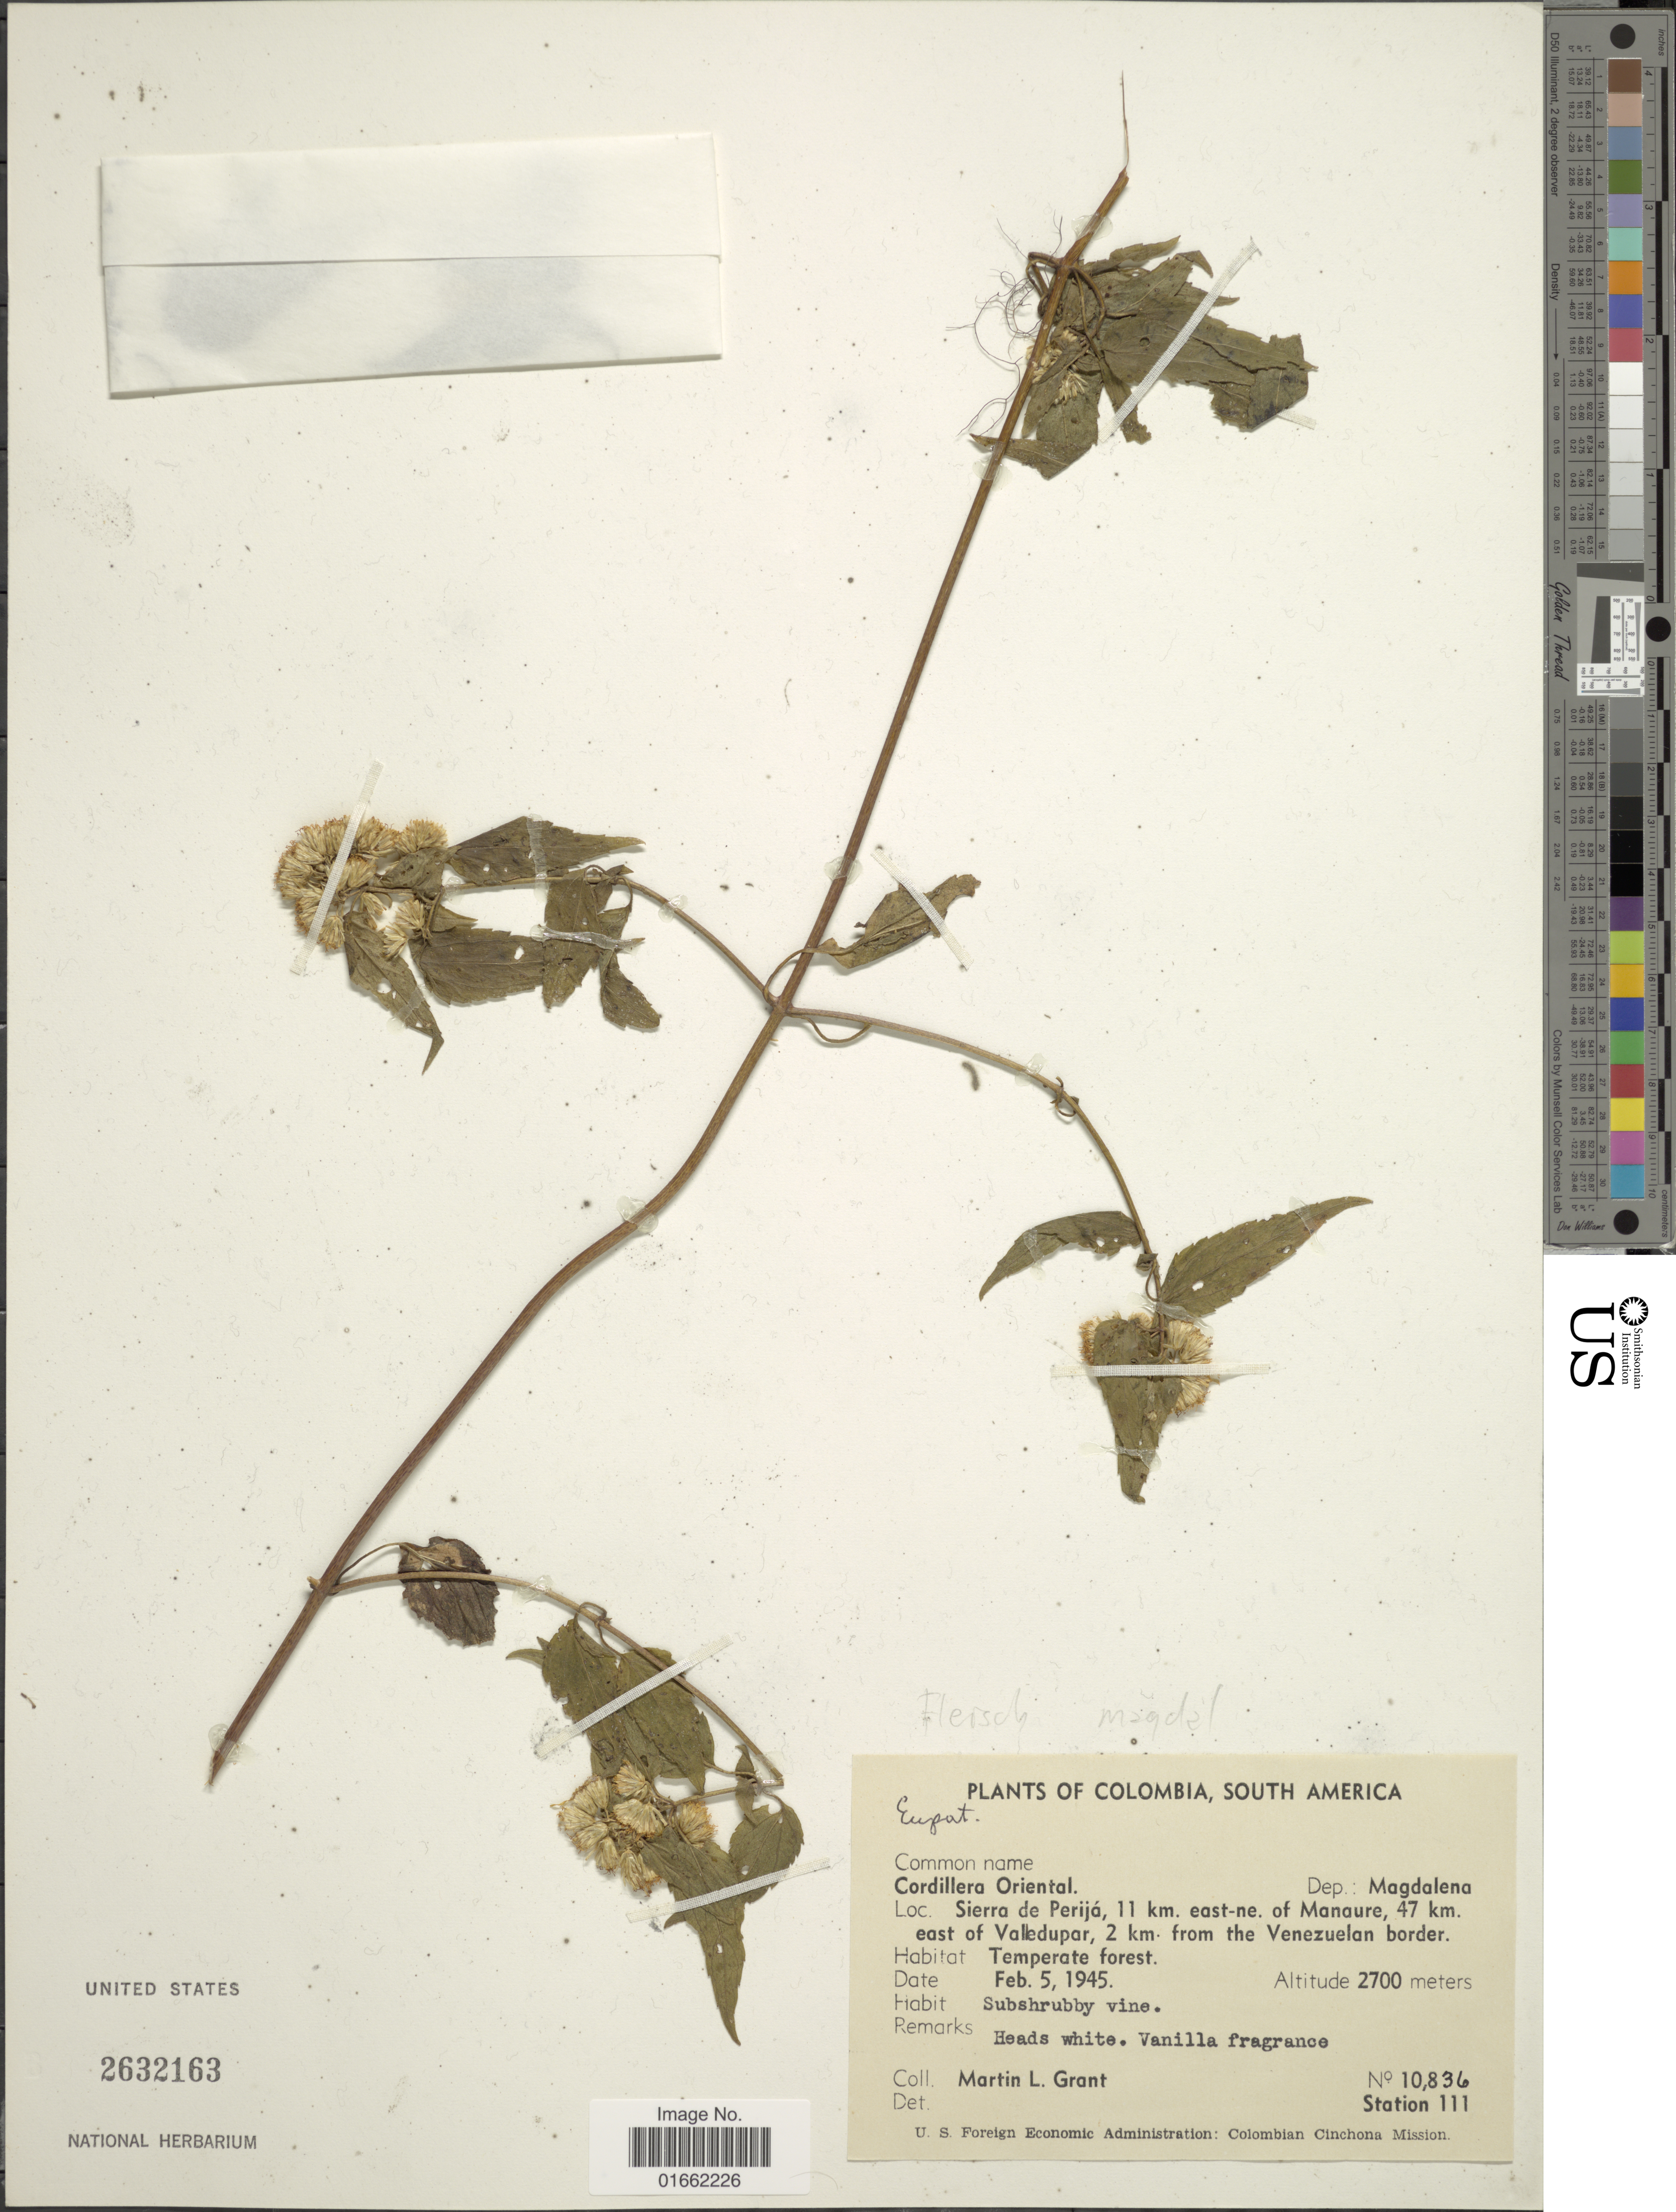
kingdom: Plantae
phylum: Tracheophyta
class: Magnoliopsida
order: Asterales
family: Asteraceae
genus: Fleischmannia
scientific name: Fleischmannia klattiana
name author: (Hieron.) R.M. King & H. Rob.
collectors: M. L. Grant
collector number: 10836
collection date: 1945-02-05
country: Colombia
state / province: Magdalena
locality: Cordillera Oriental. Dep.: Magdalena. Sierra de Perijá, 11 km. east-ne. of Manaure, 47 km. east of Valledupar, 2 km from the Venezuelan border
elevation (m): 2700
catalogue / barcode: US 2632163